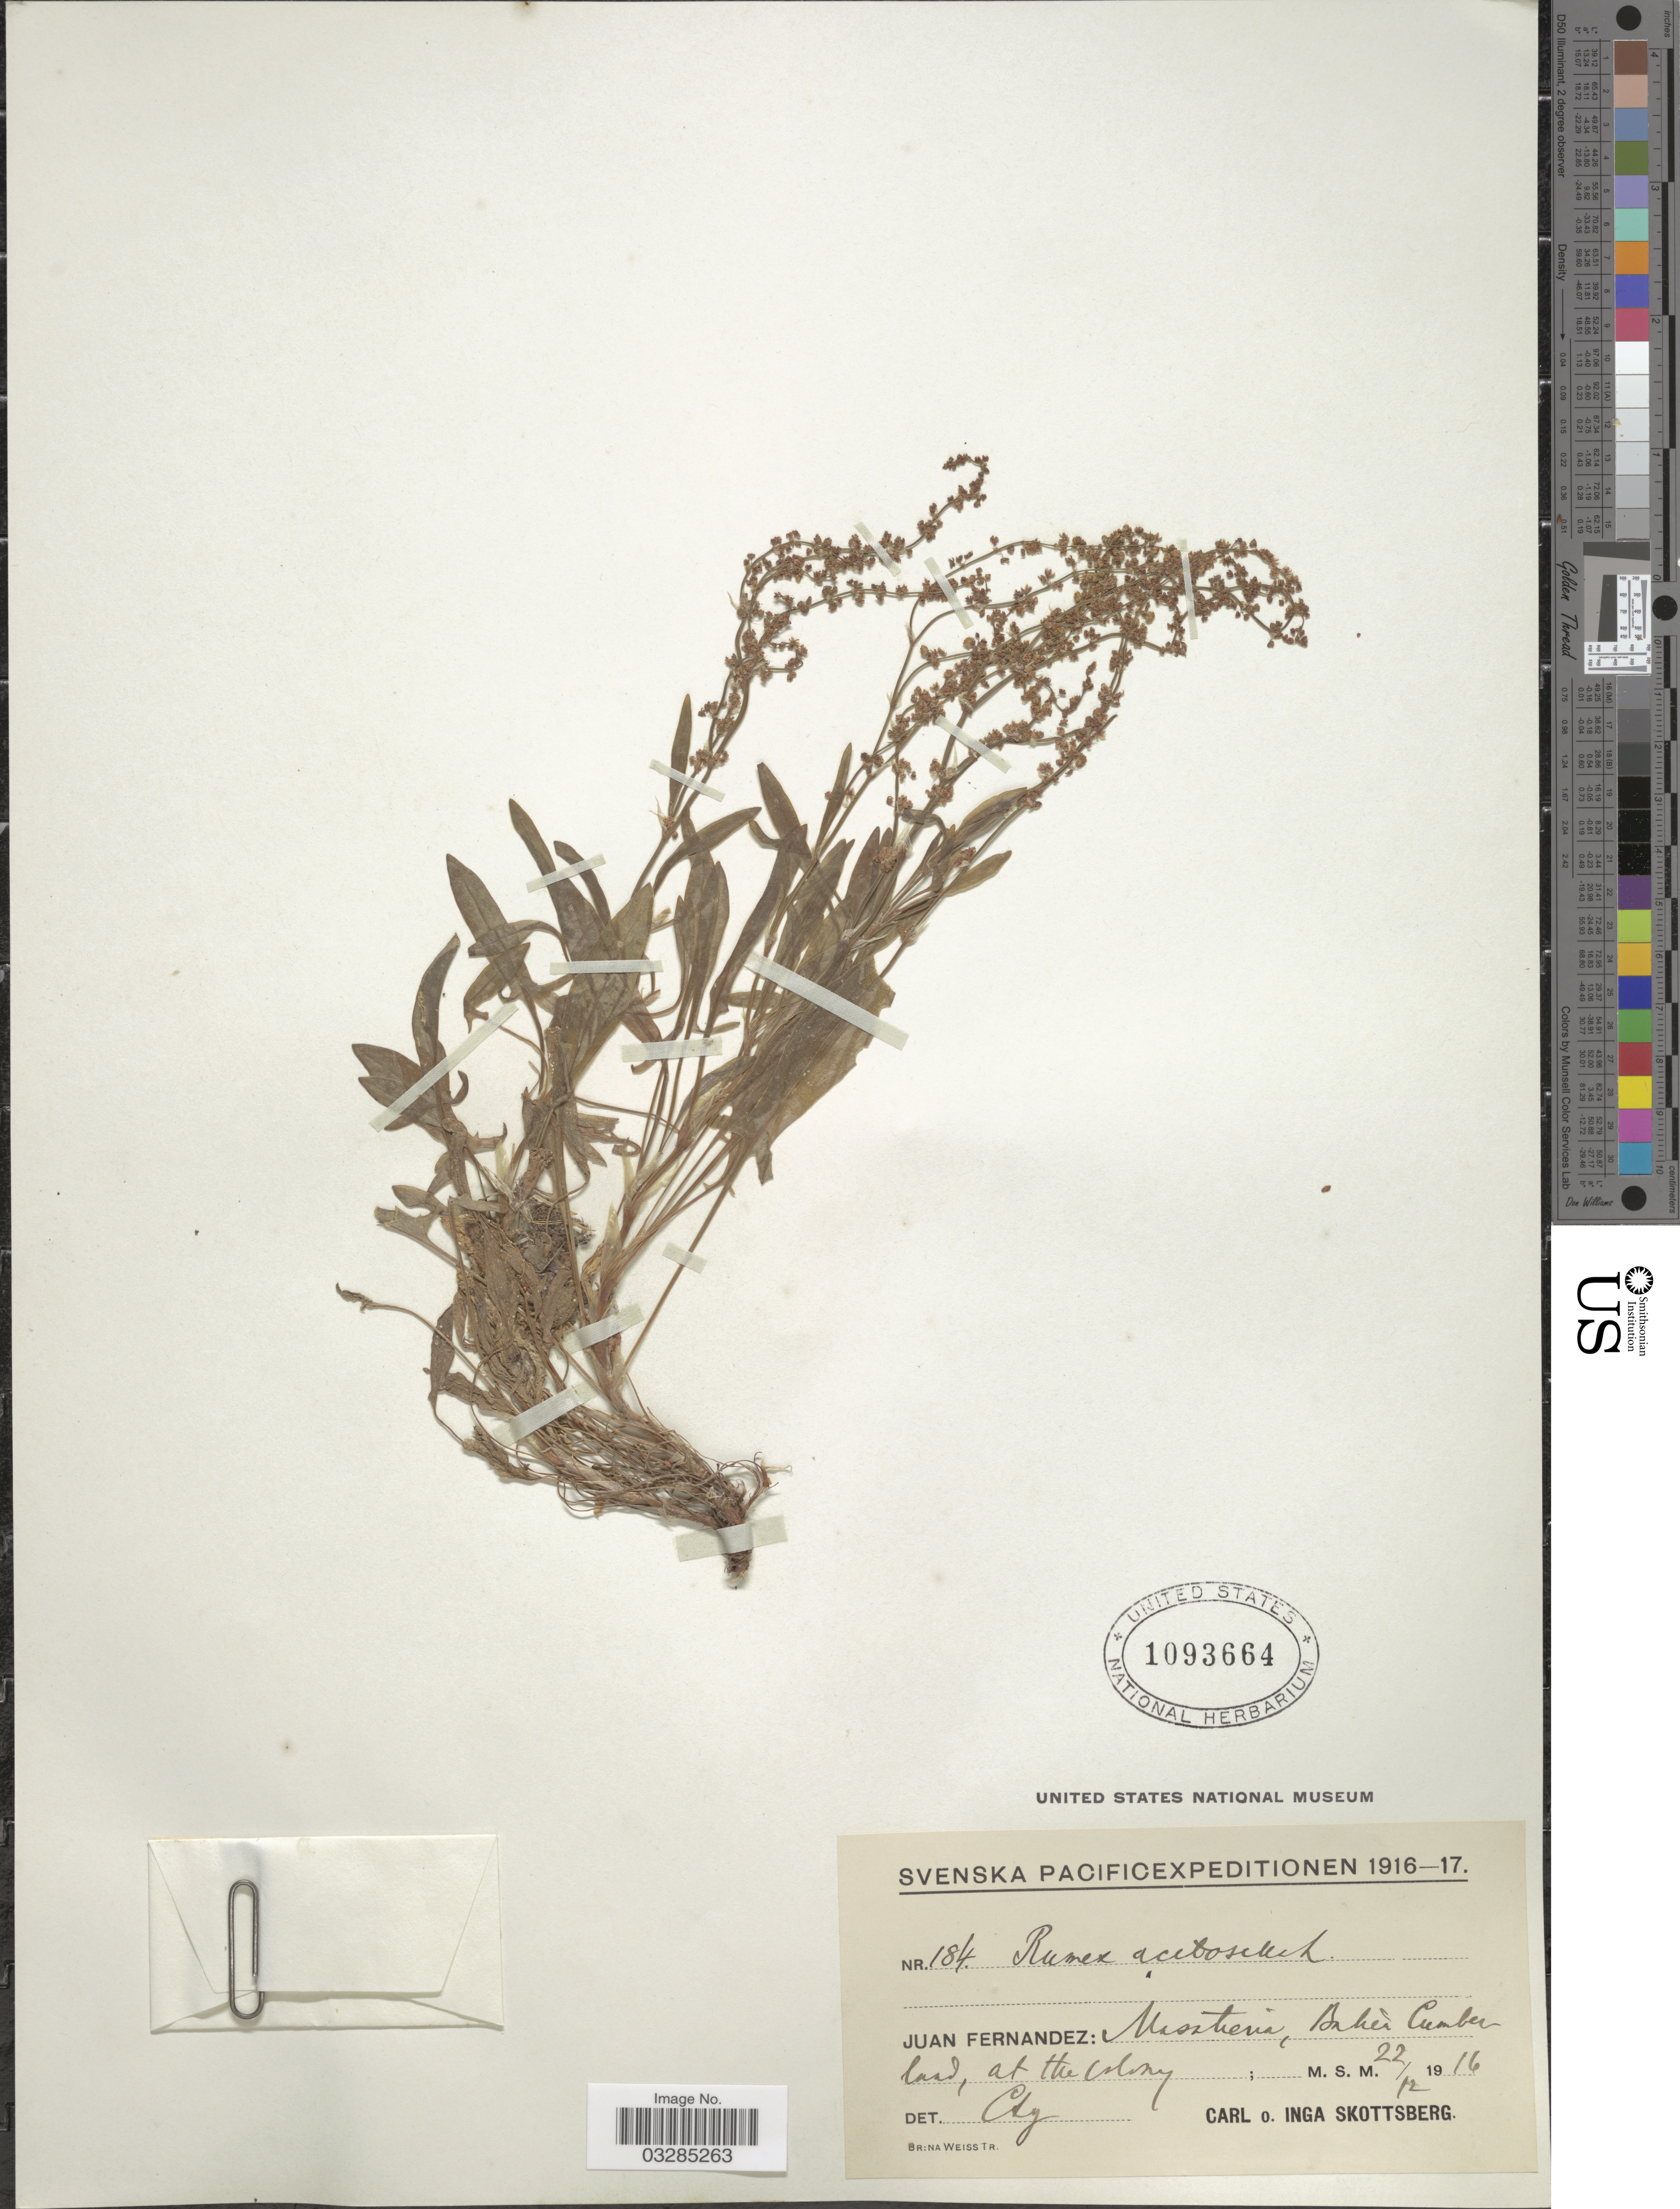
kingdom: Plantae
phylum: Tracheophyta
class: Magnoliopsida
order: Caryophyllales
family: Polygonaceae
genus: Rumex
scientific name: Rumex acetosella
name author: L.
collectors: C. Skottsberg & I. Skottsberg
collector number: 184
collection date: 1916-12-22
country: Chile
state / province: Valparaíso (V)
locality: Svenska Pacific. [unsure placement] Juan Fernandez: Masstiena, Bahei Cumberland, at the colony.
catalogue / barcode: US 1093664